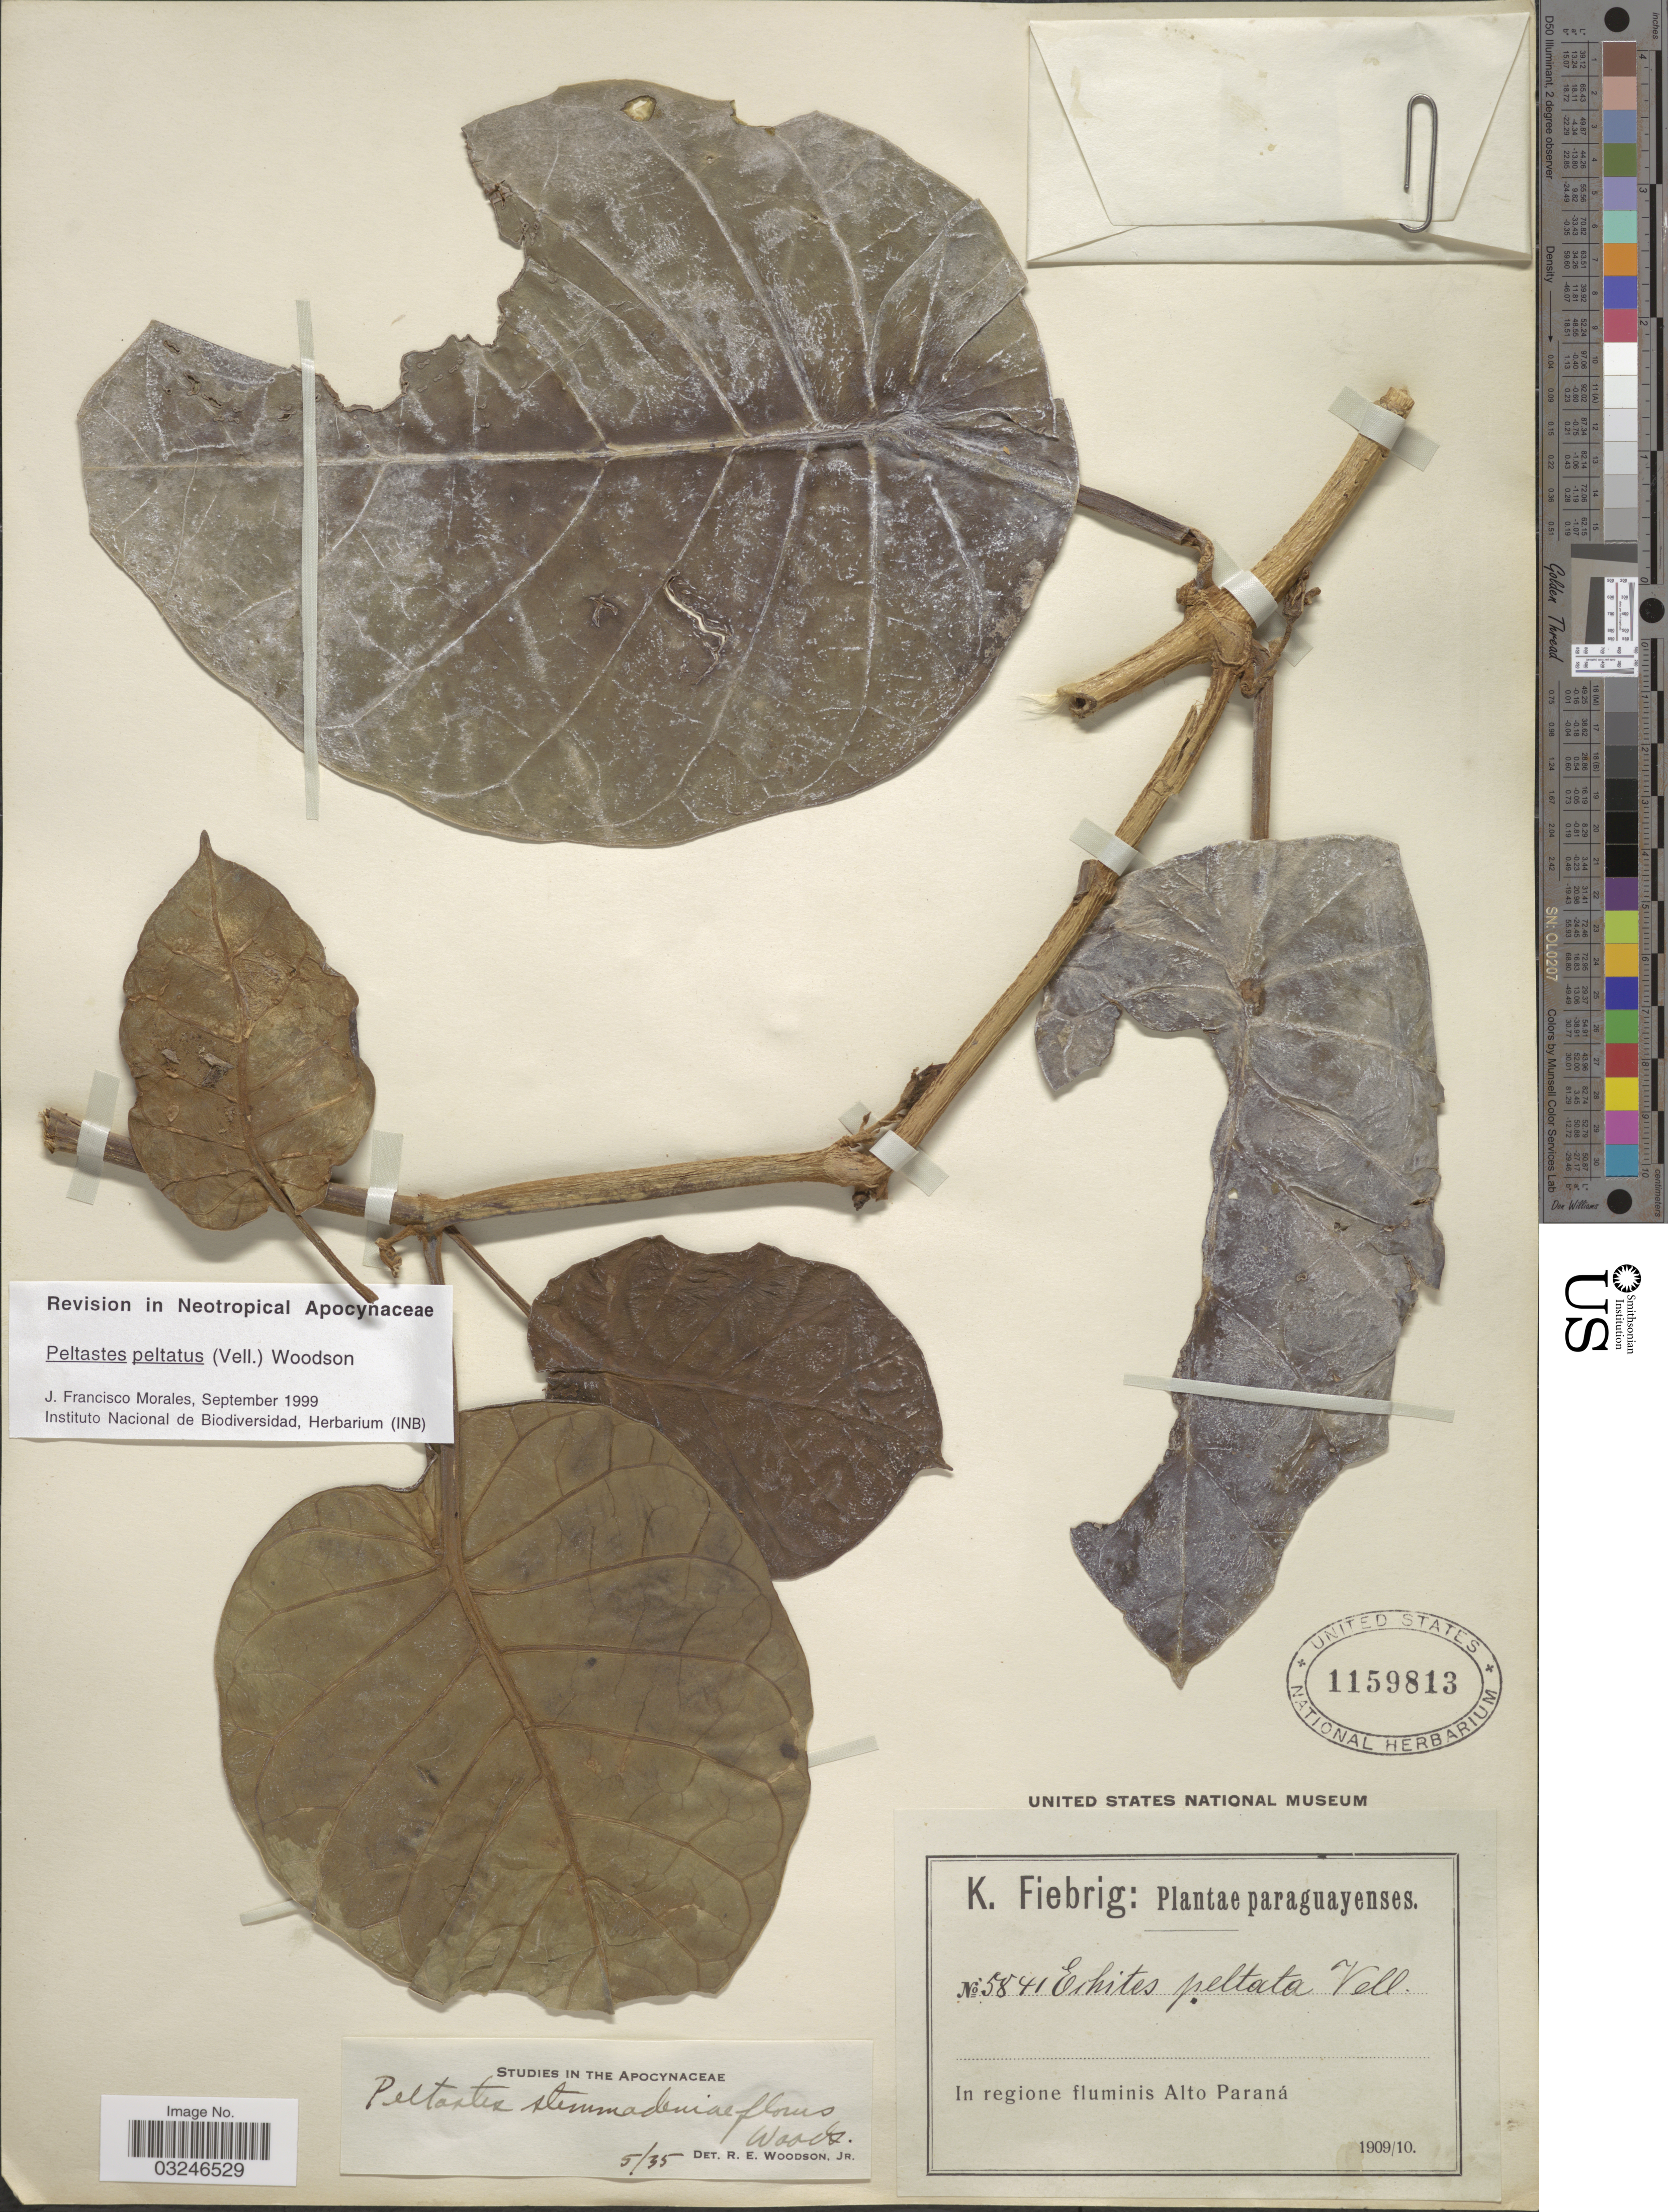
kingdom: Plantae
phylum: Tracheophyta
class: Magnoliopsida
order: Gentianales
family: Apocynaceae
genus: Peltastes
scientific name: Peltastes peltatus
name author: (Vell.) Woodson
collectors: K. Fiebrig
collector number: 5841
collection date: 1909/1910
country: Paraguay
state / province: Alto Parana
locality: In regione fluminis Alto Paraná.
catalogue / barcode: US 1159813